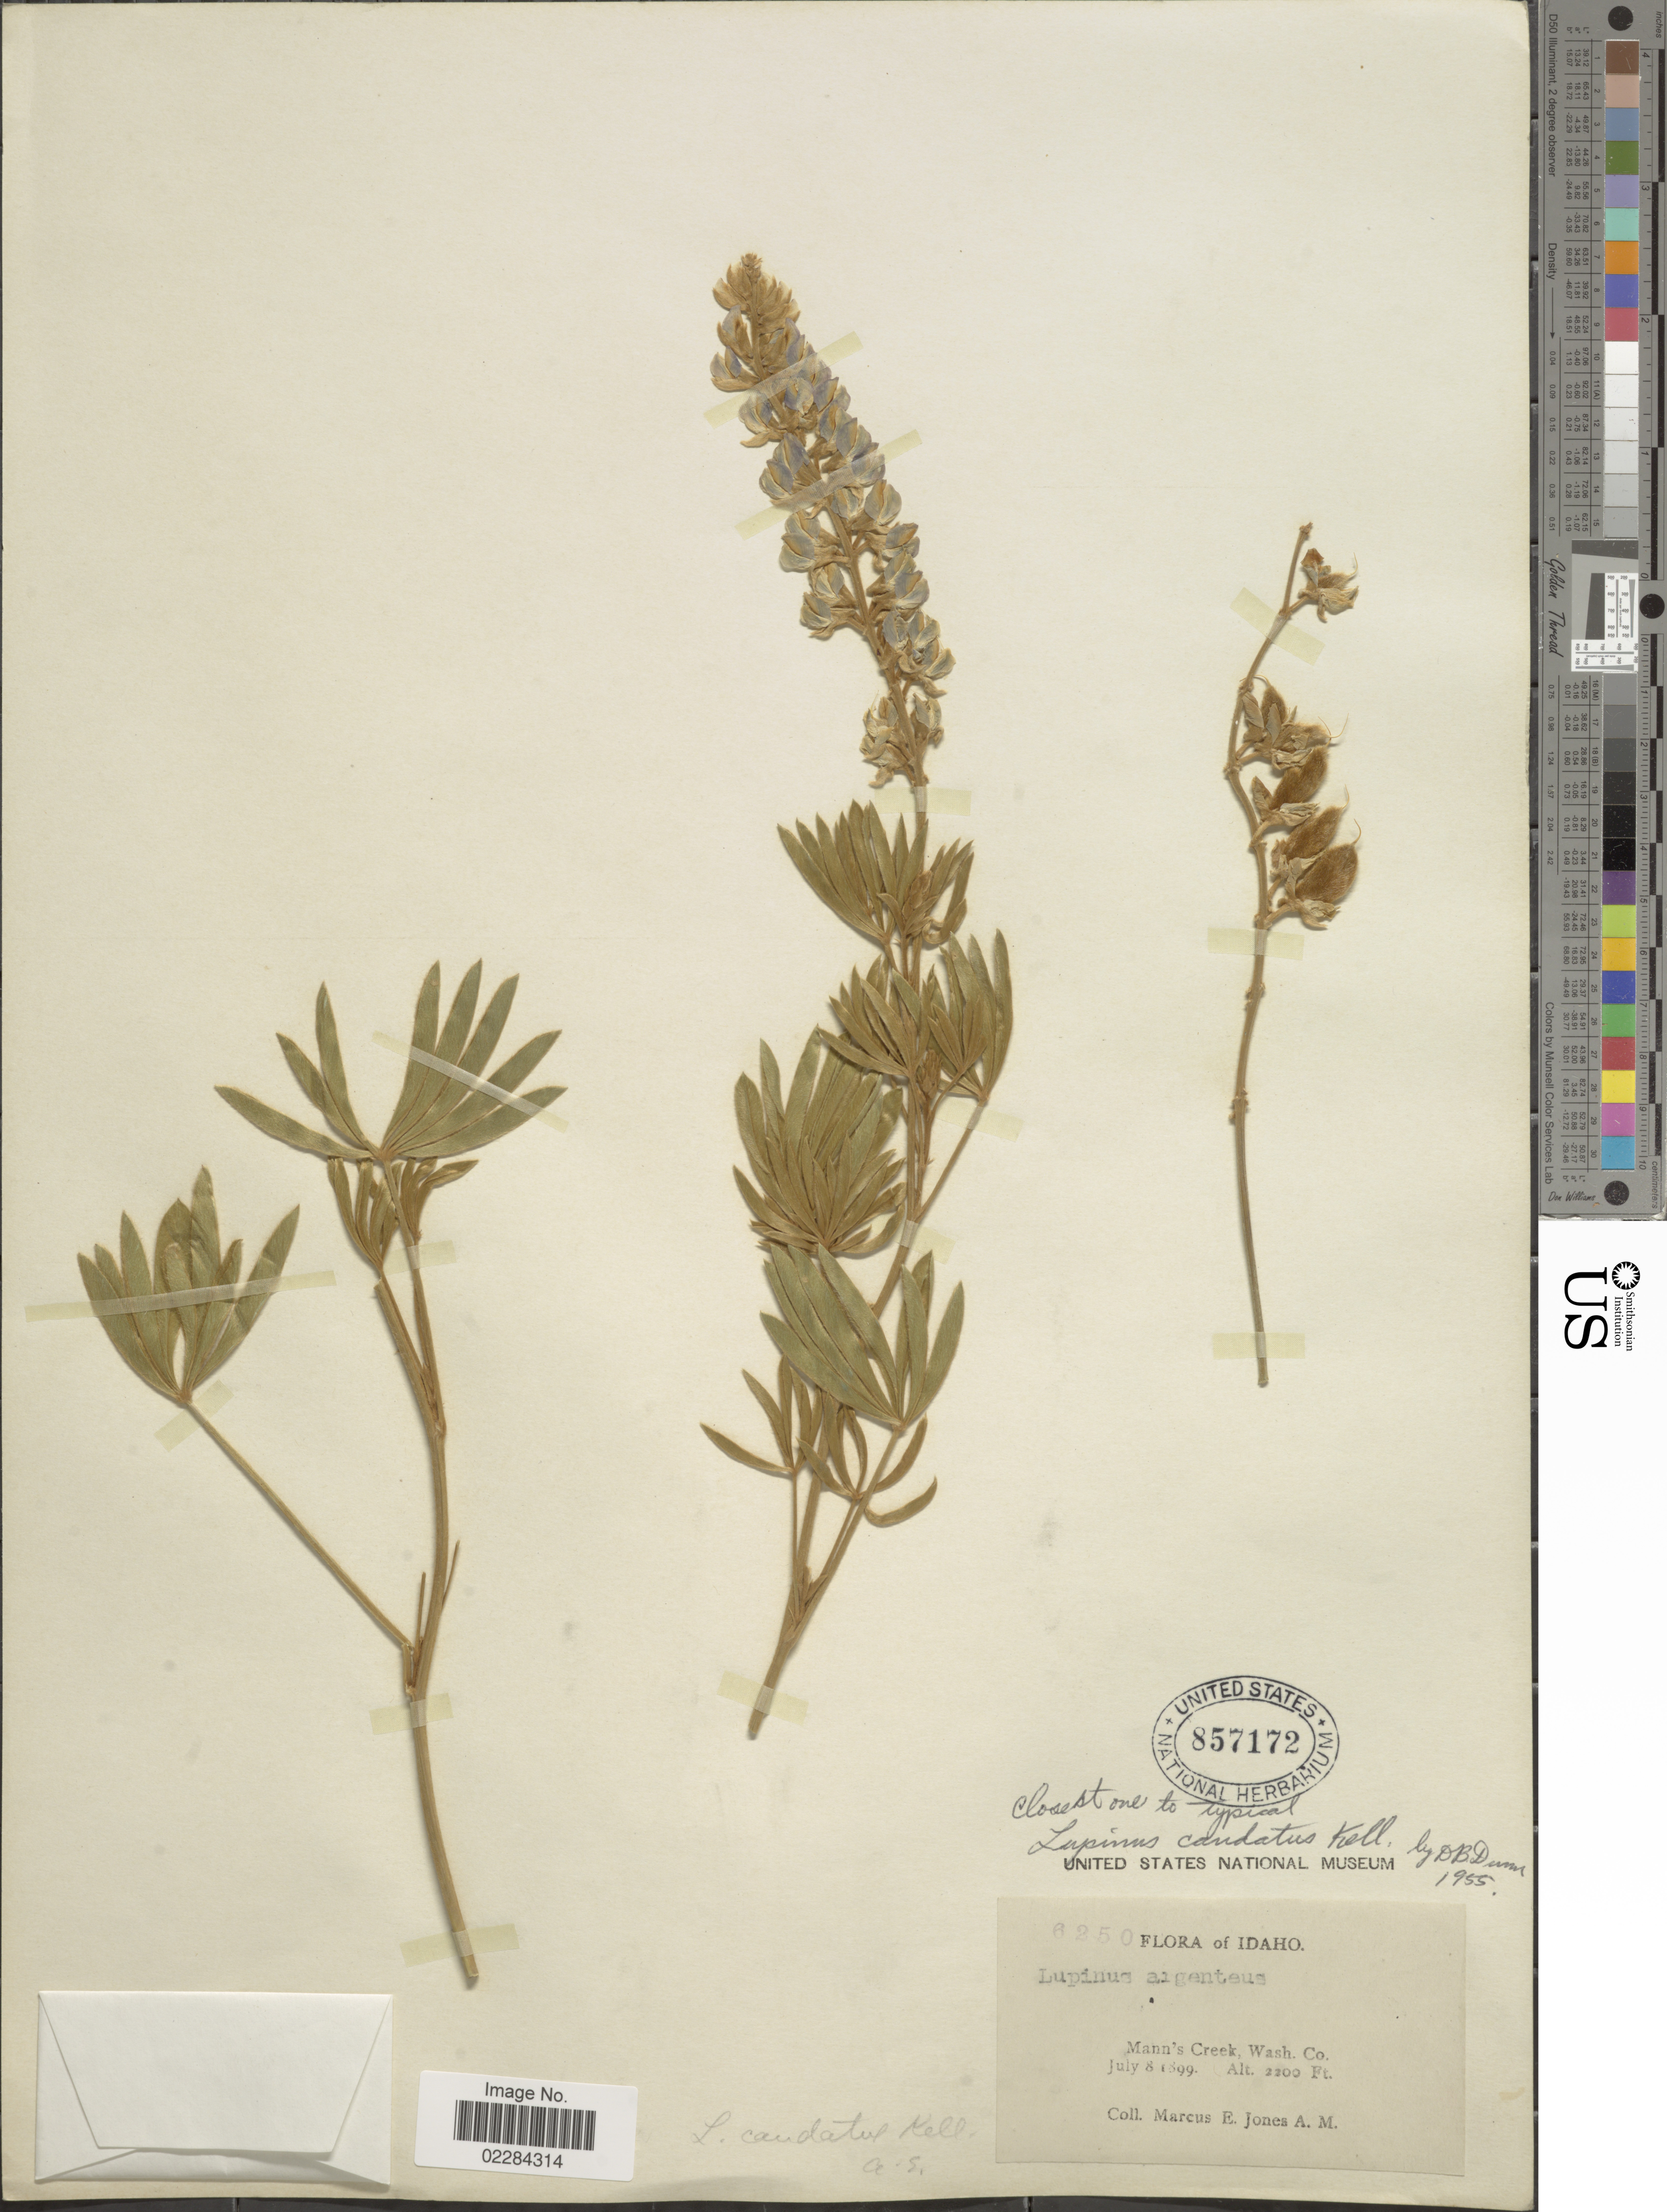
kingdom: Plantae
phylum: Tracheophyta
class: Magnoliopsida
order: Fabales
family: Fabaceae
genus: Lupinus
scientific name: Lupinus caudatus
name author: Kellogg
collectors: M. E. Jones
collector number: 6250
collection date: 1899-07-08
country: United States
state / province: Idaho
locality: Mann's Creek, Wash. Co.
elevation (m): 671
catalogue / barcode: US 857172